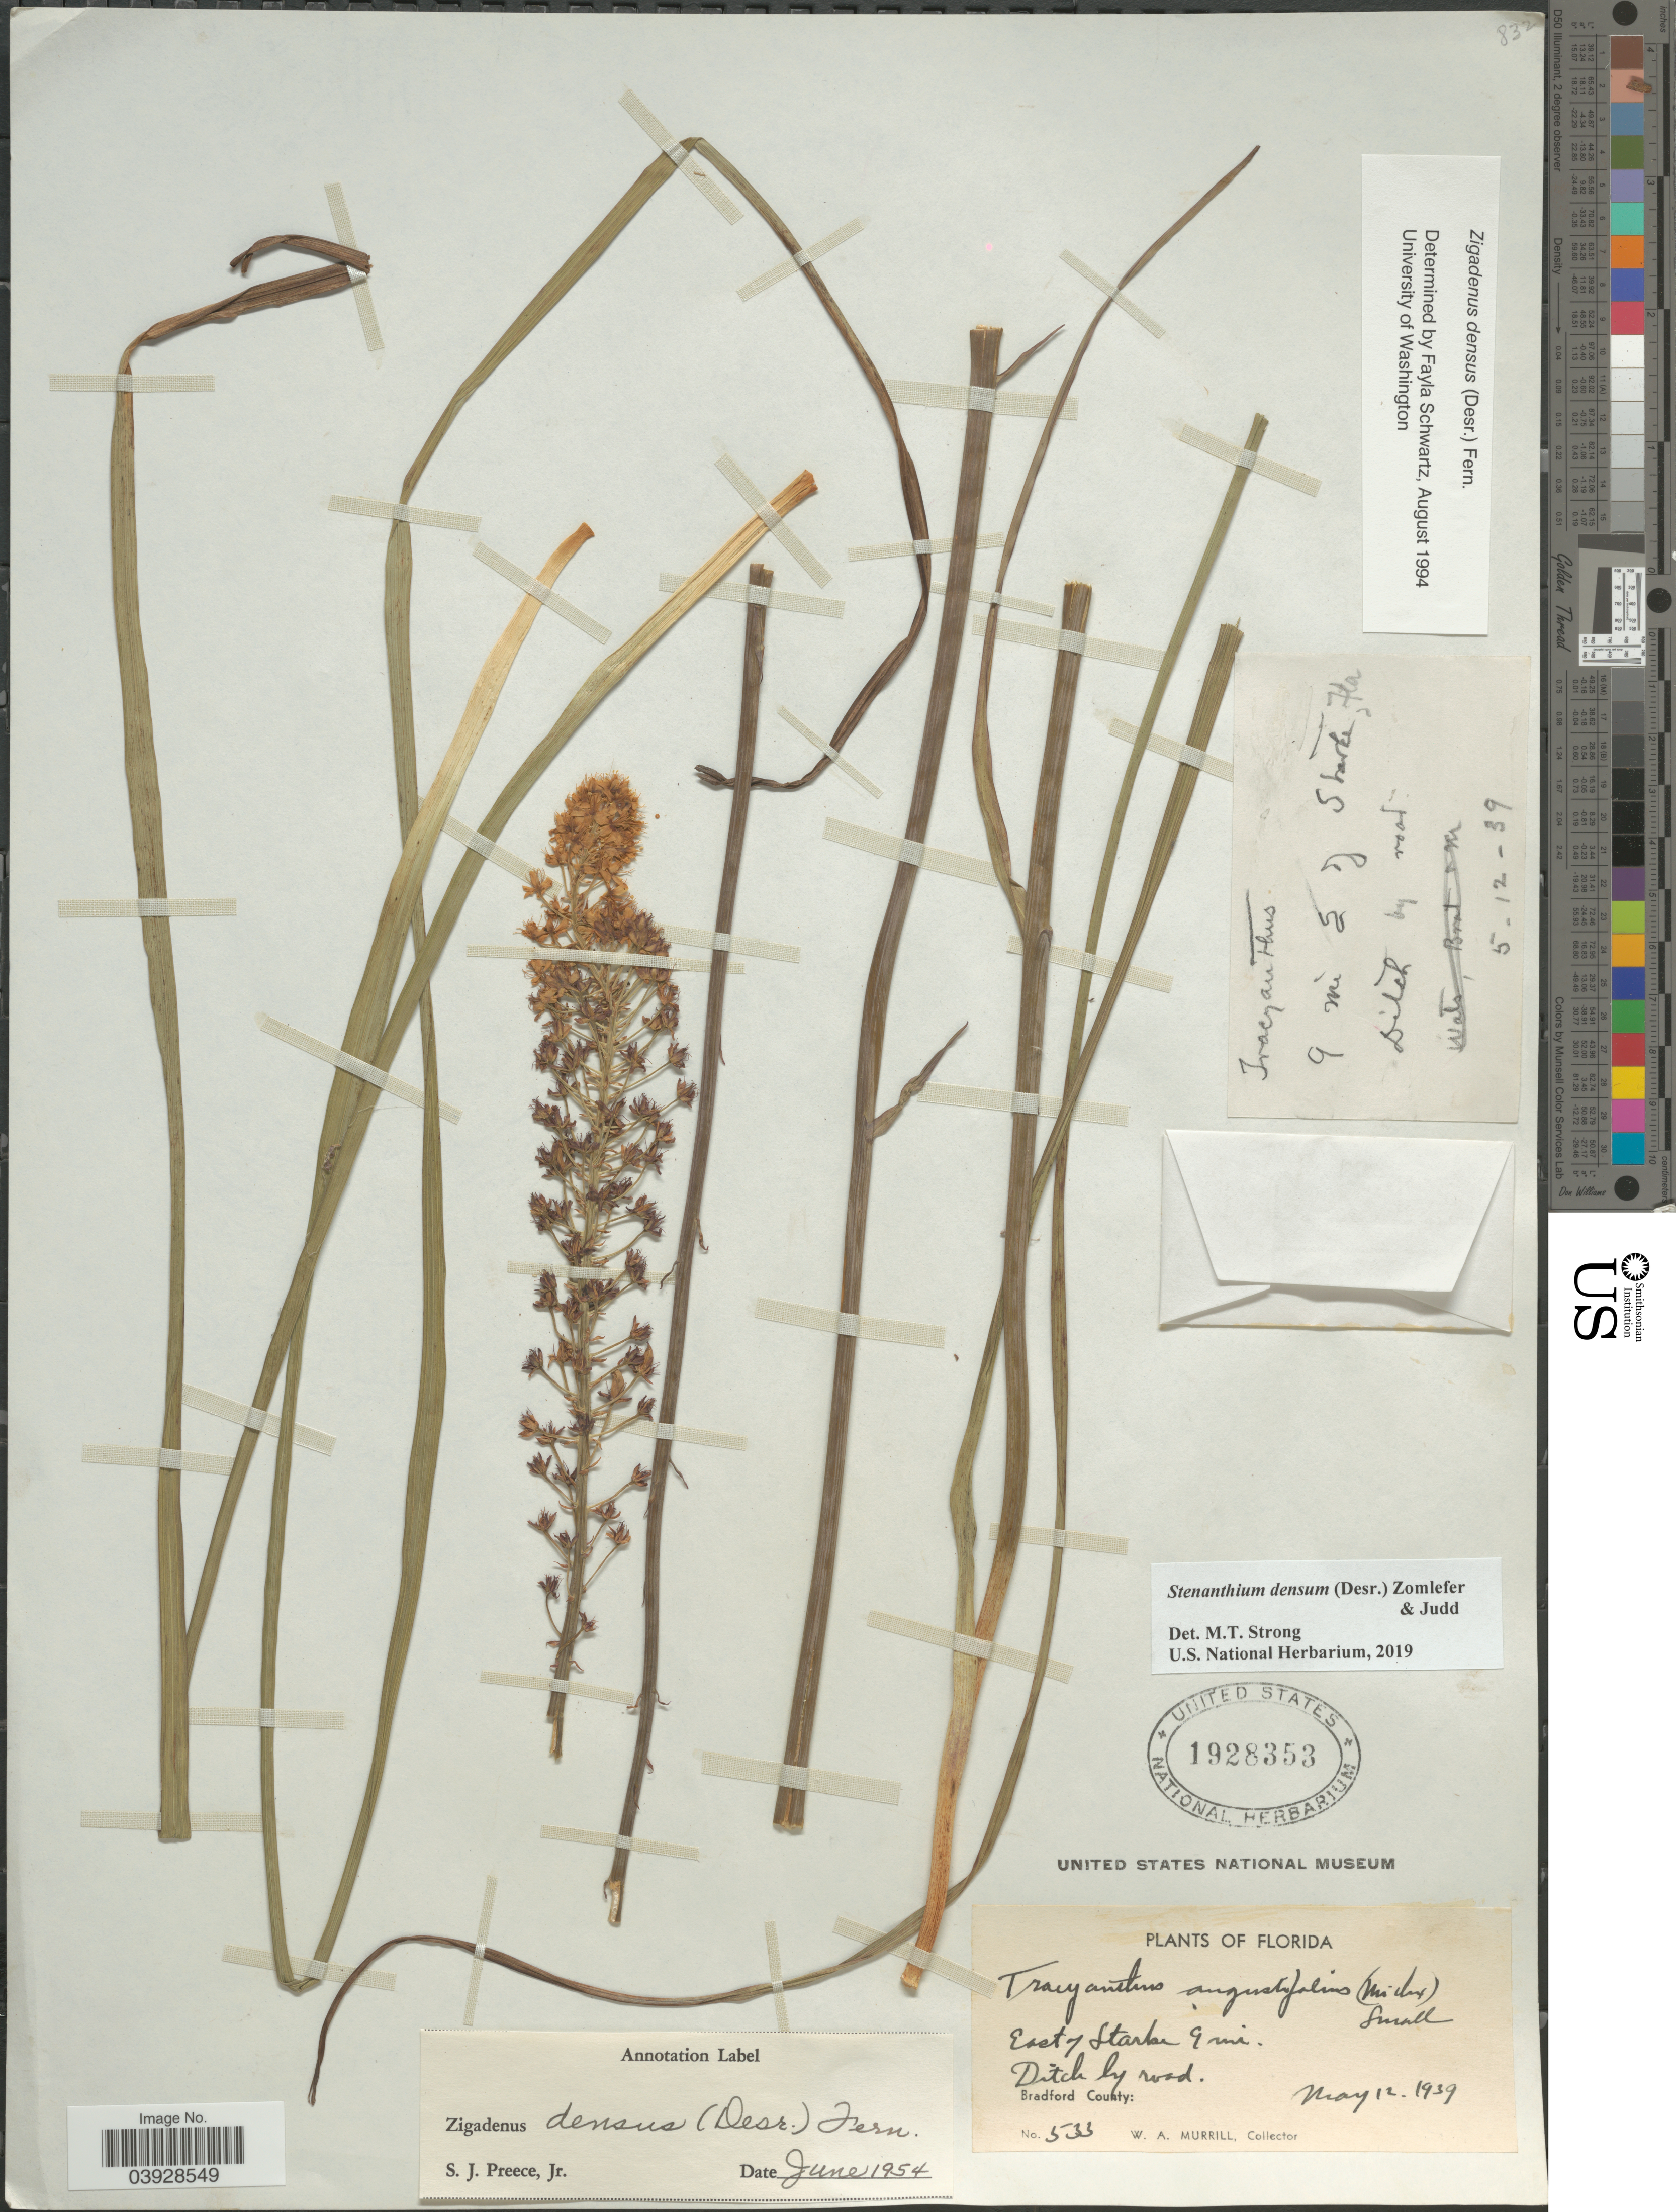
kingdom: Plantae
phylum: Tracheophyta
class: Liliopsida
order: Liliales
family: Melanthiaceae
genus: Stenanthium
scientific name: Stenanthium densum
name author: (Desr.) Zomlefer & Judd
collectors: W. A. Murrill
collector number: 533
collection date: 1939-05-12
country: United States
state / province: Florida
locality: East of Starke 9 mi. Ditch by road. Bradford County.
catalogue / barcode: US 1928353